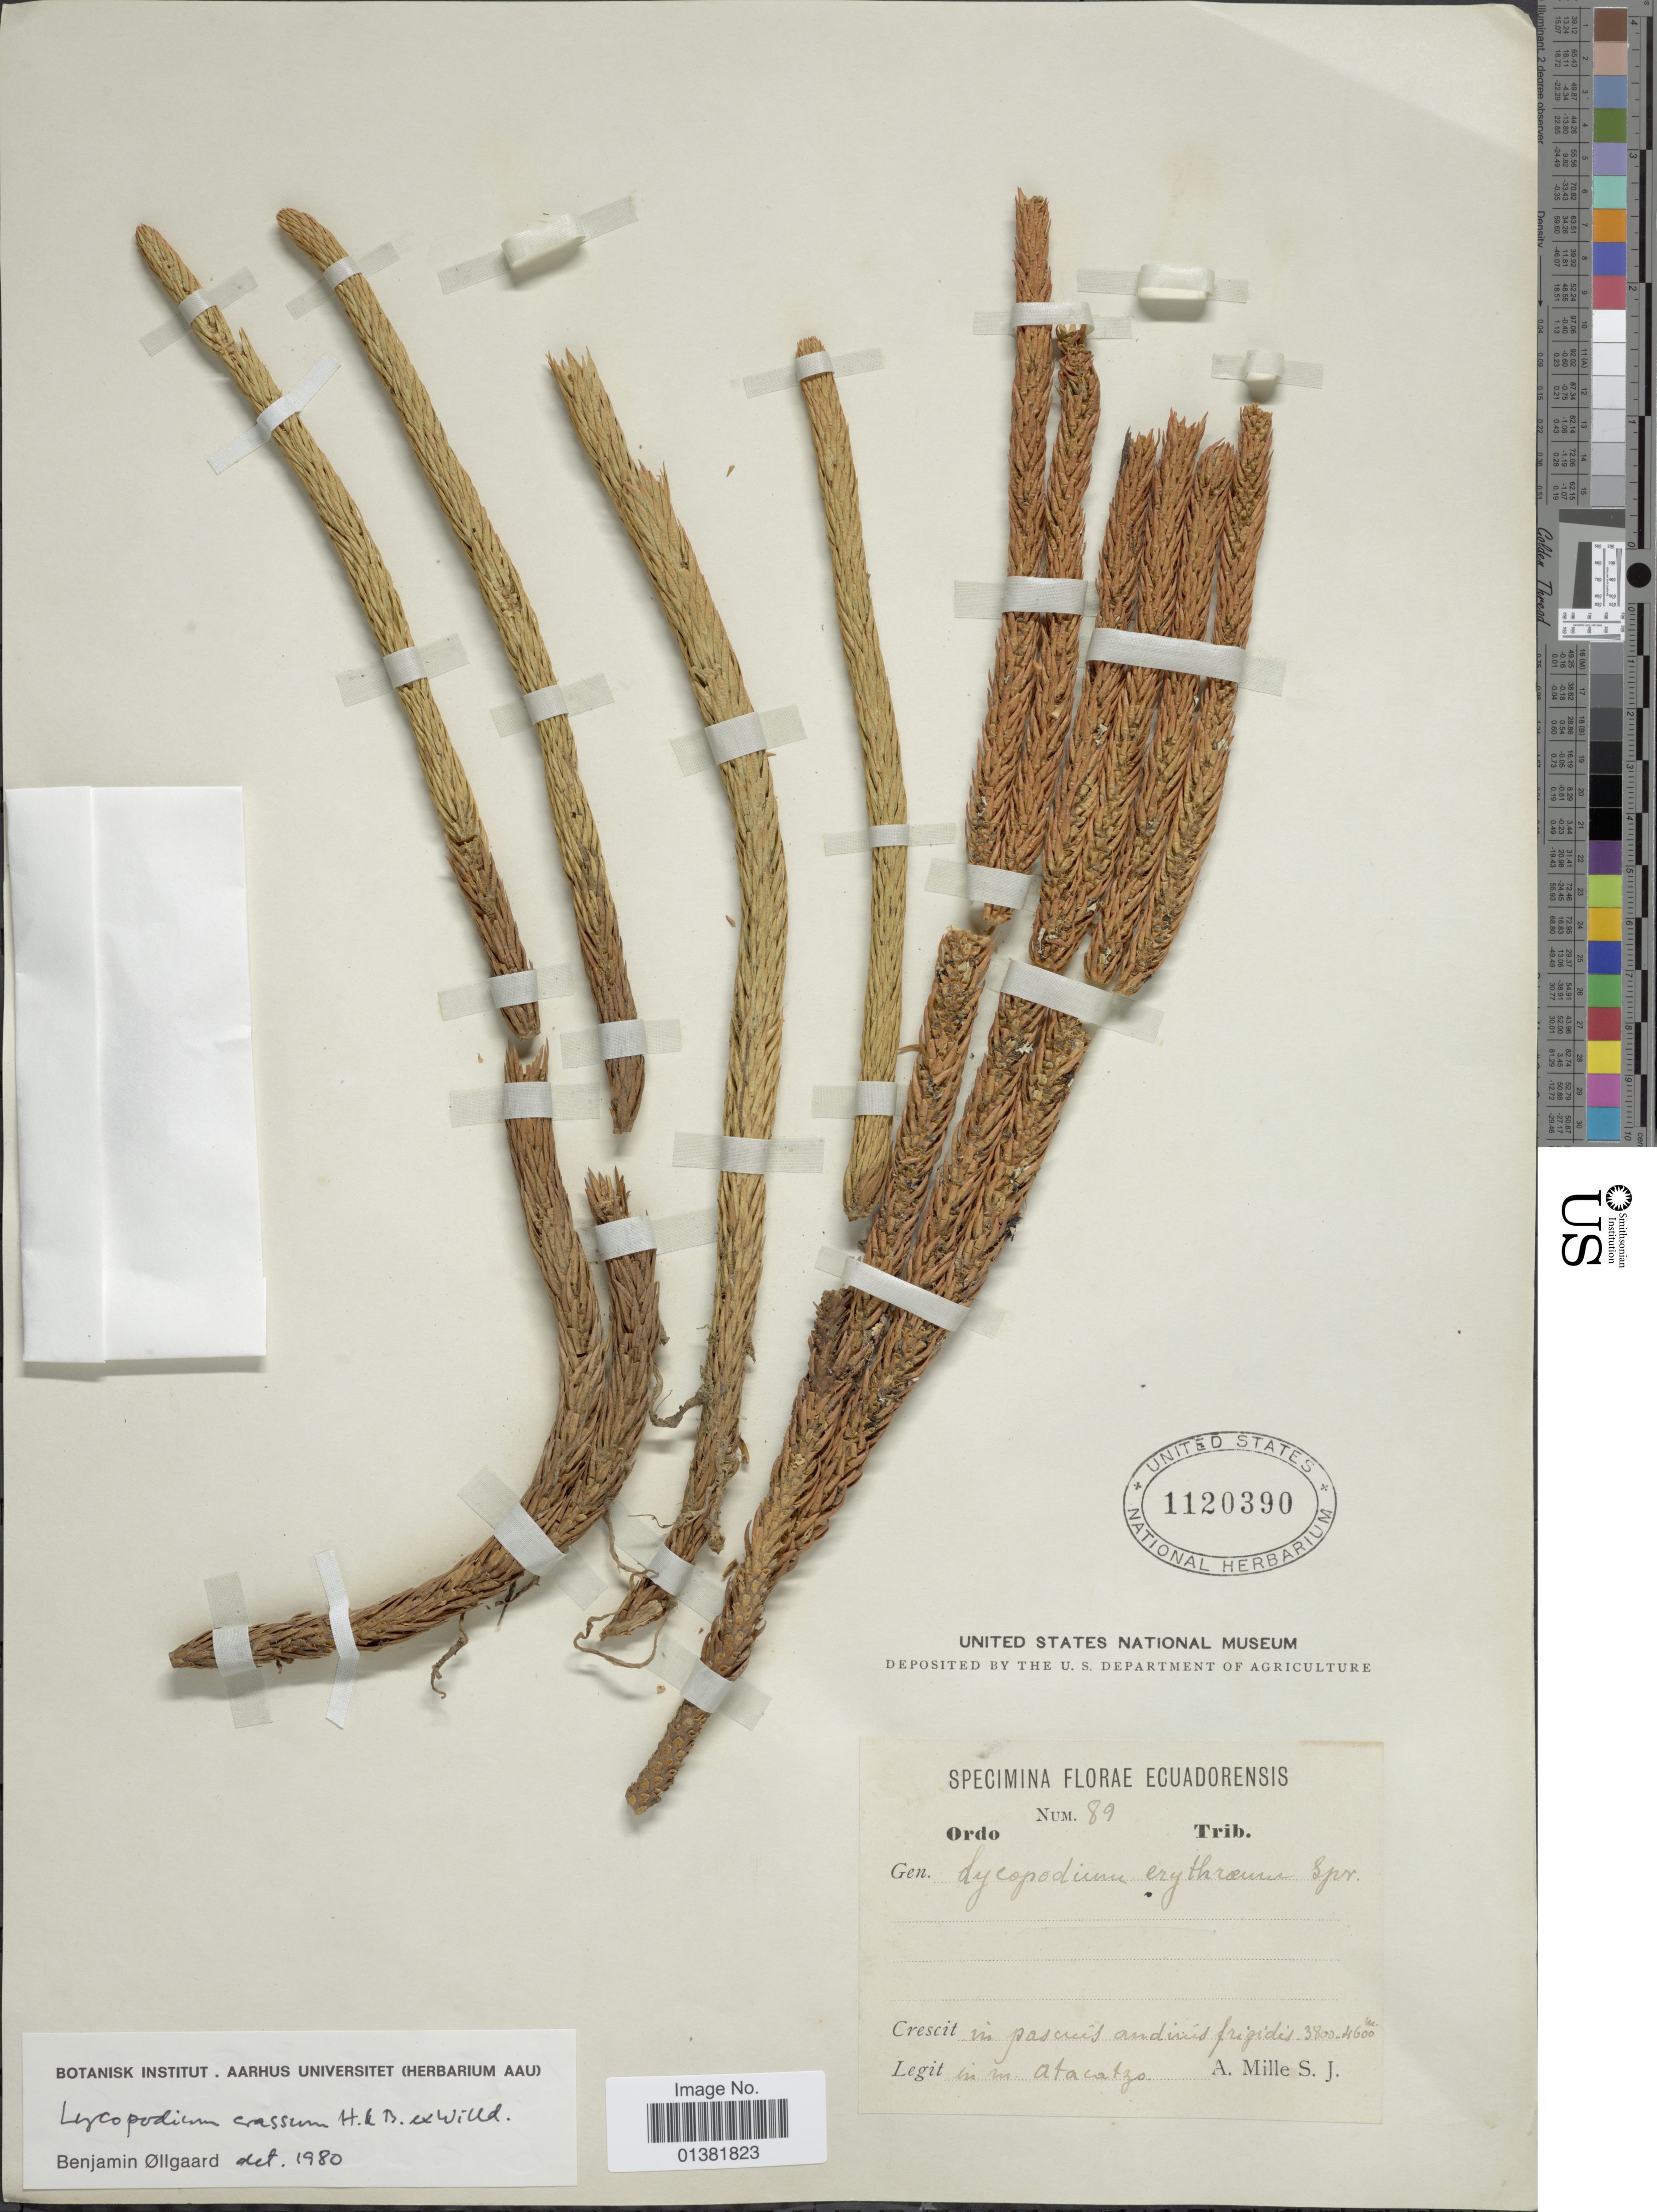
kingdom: Plantae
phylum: Tracheophyta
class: Lycopodiopsida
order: Lycopodiales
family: Lycopodiaceae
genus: Phlegmariurus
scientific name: Phlegmariurus crassus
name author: (Humb. & Bonpl. ex Willd.) B. Øllg.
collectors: A. Mille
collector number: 89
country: Ecuador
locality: In pascuis andius frigidis in m. Atacatzo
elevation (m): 3800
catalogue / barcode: US 1120390